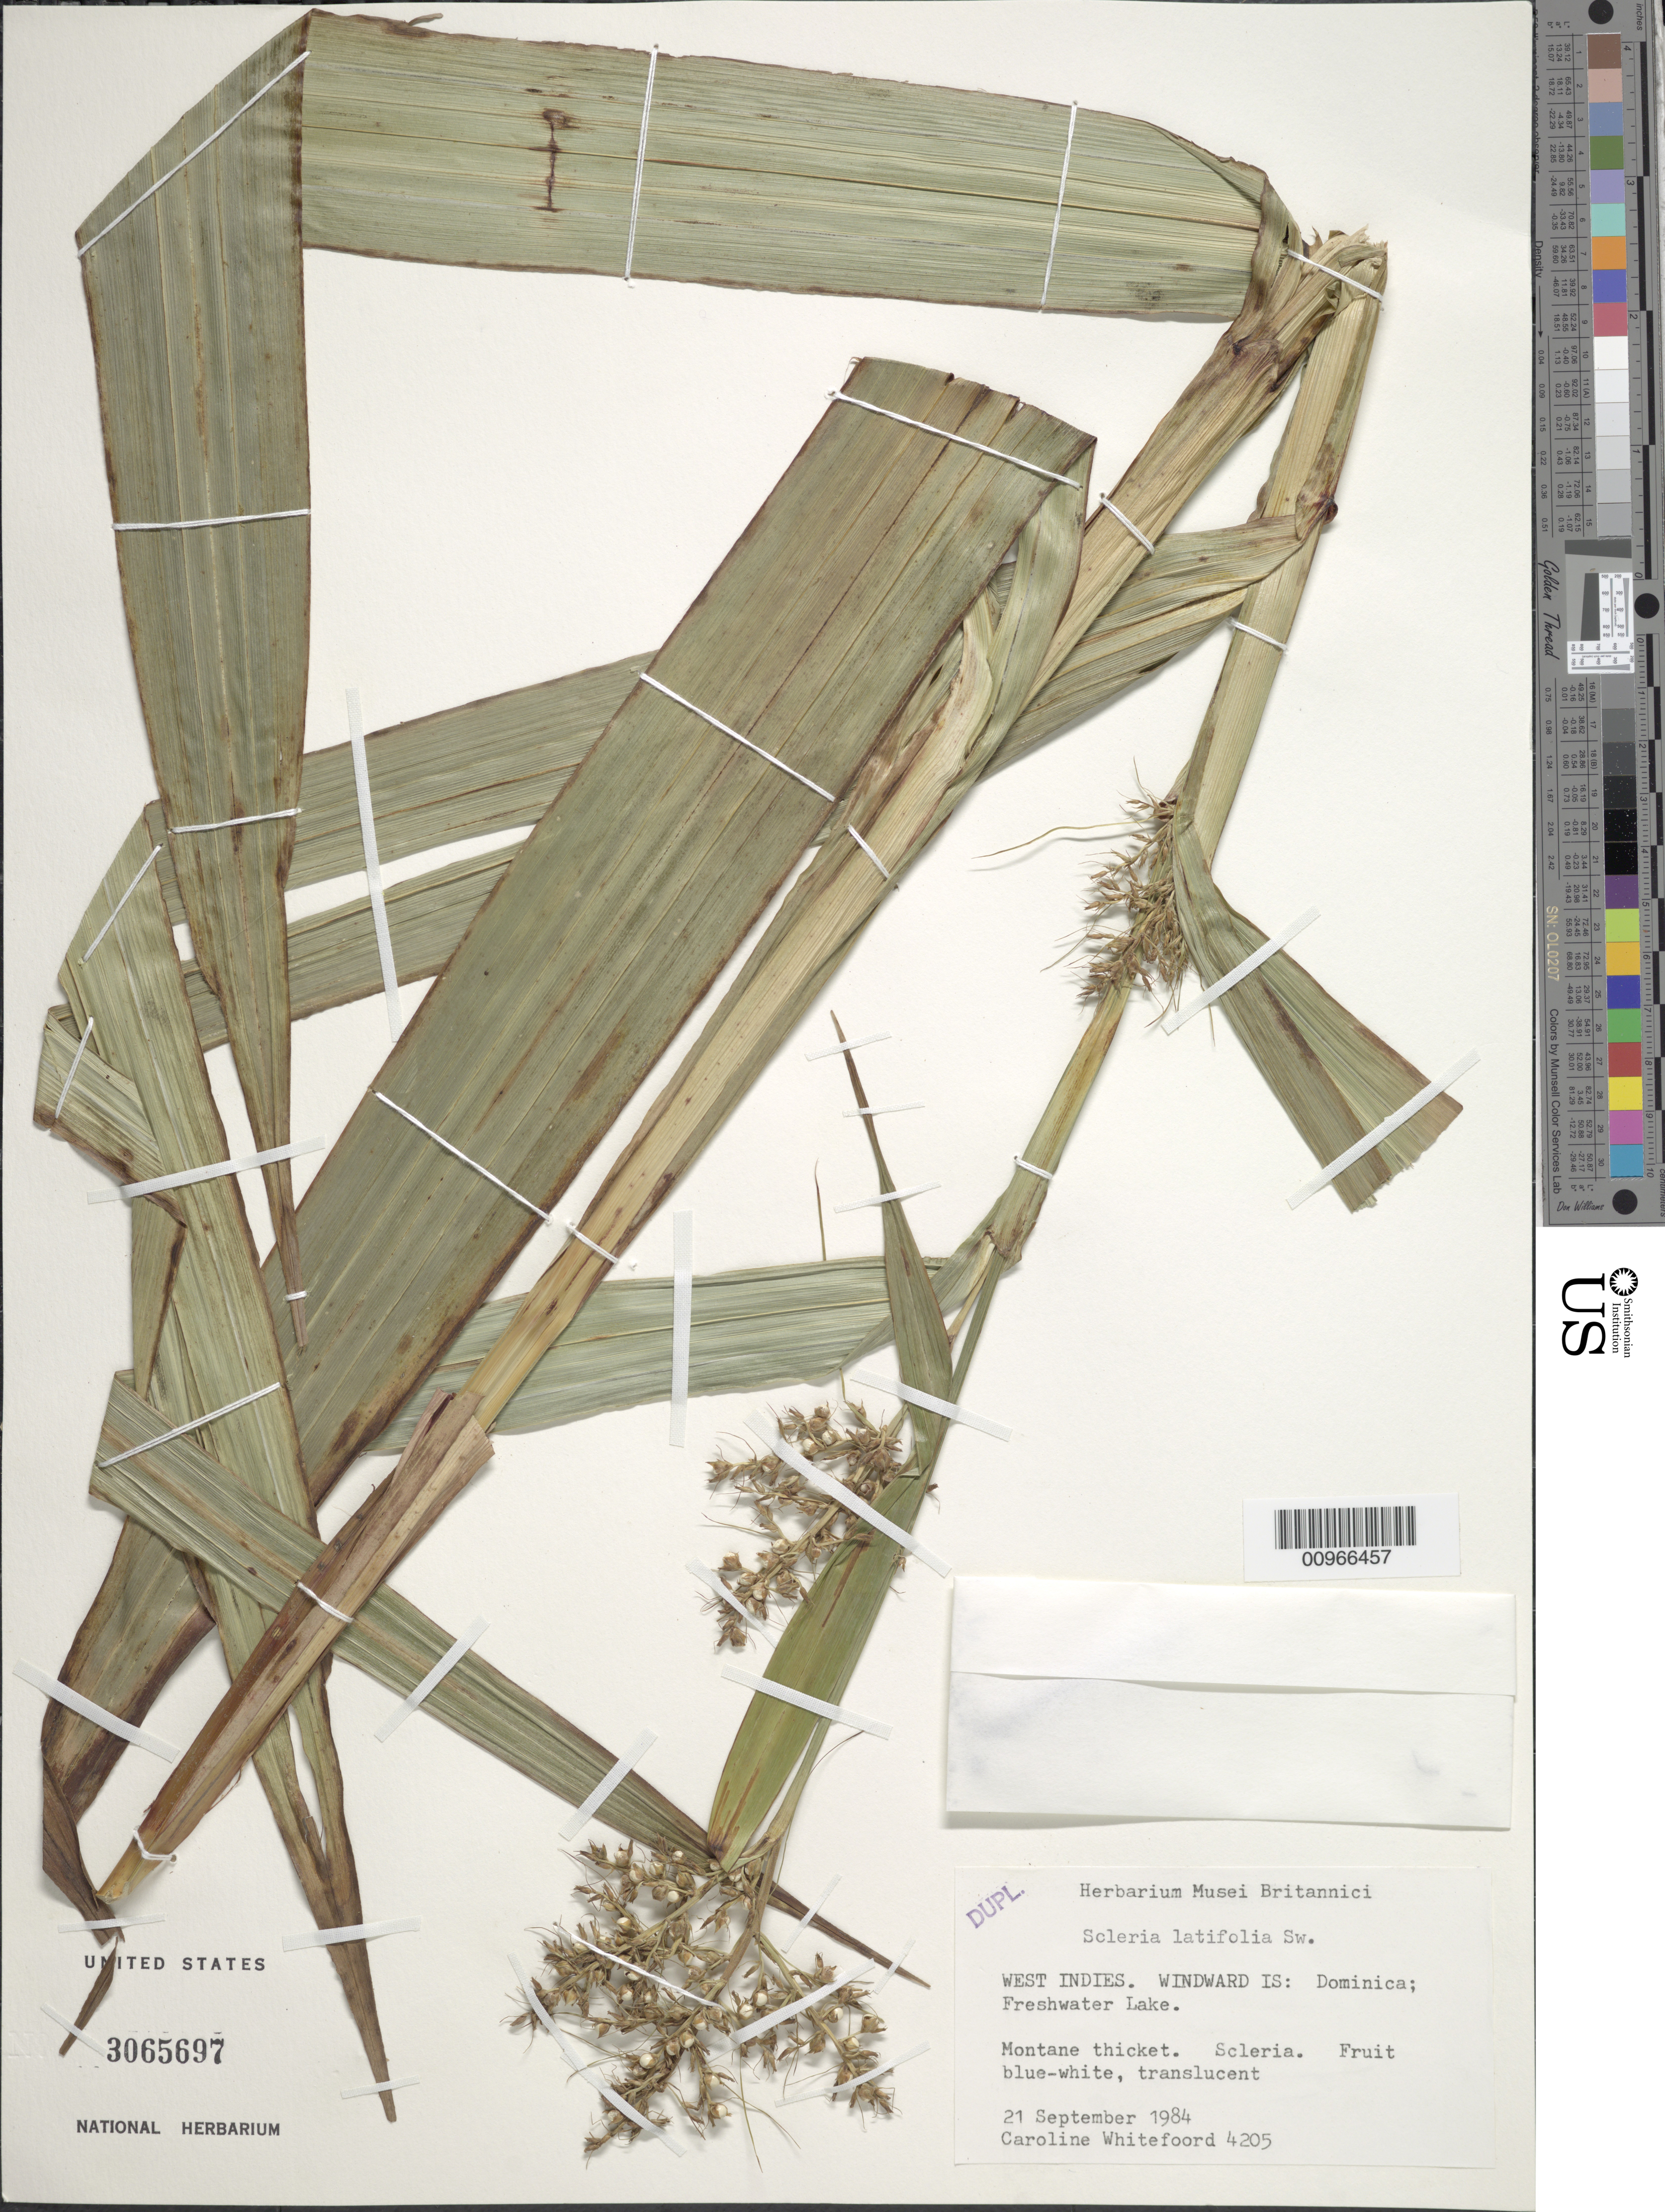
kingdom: Plantae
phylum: Tracheophyta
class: Liliopsida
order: Poales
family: Cyperaceae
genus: Scleria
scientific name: Scleria latifolia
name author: Sw.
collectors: C. Whitefoord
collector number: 4205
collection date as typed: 21 Sep 1984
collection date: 1984-09-21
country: Dominica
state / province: St. George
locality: Freshwater Lake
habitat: Montane thicket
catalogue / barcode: US 3065697